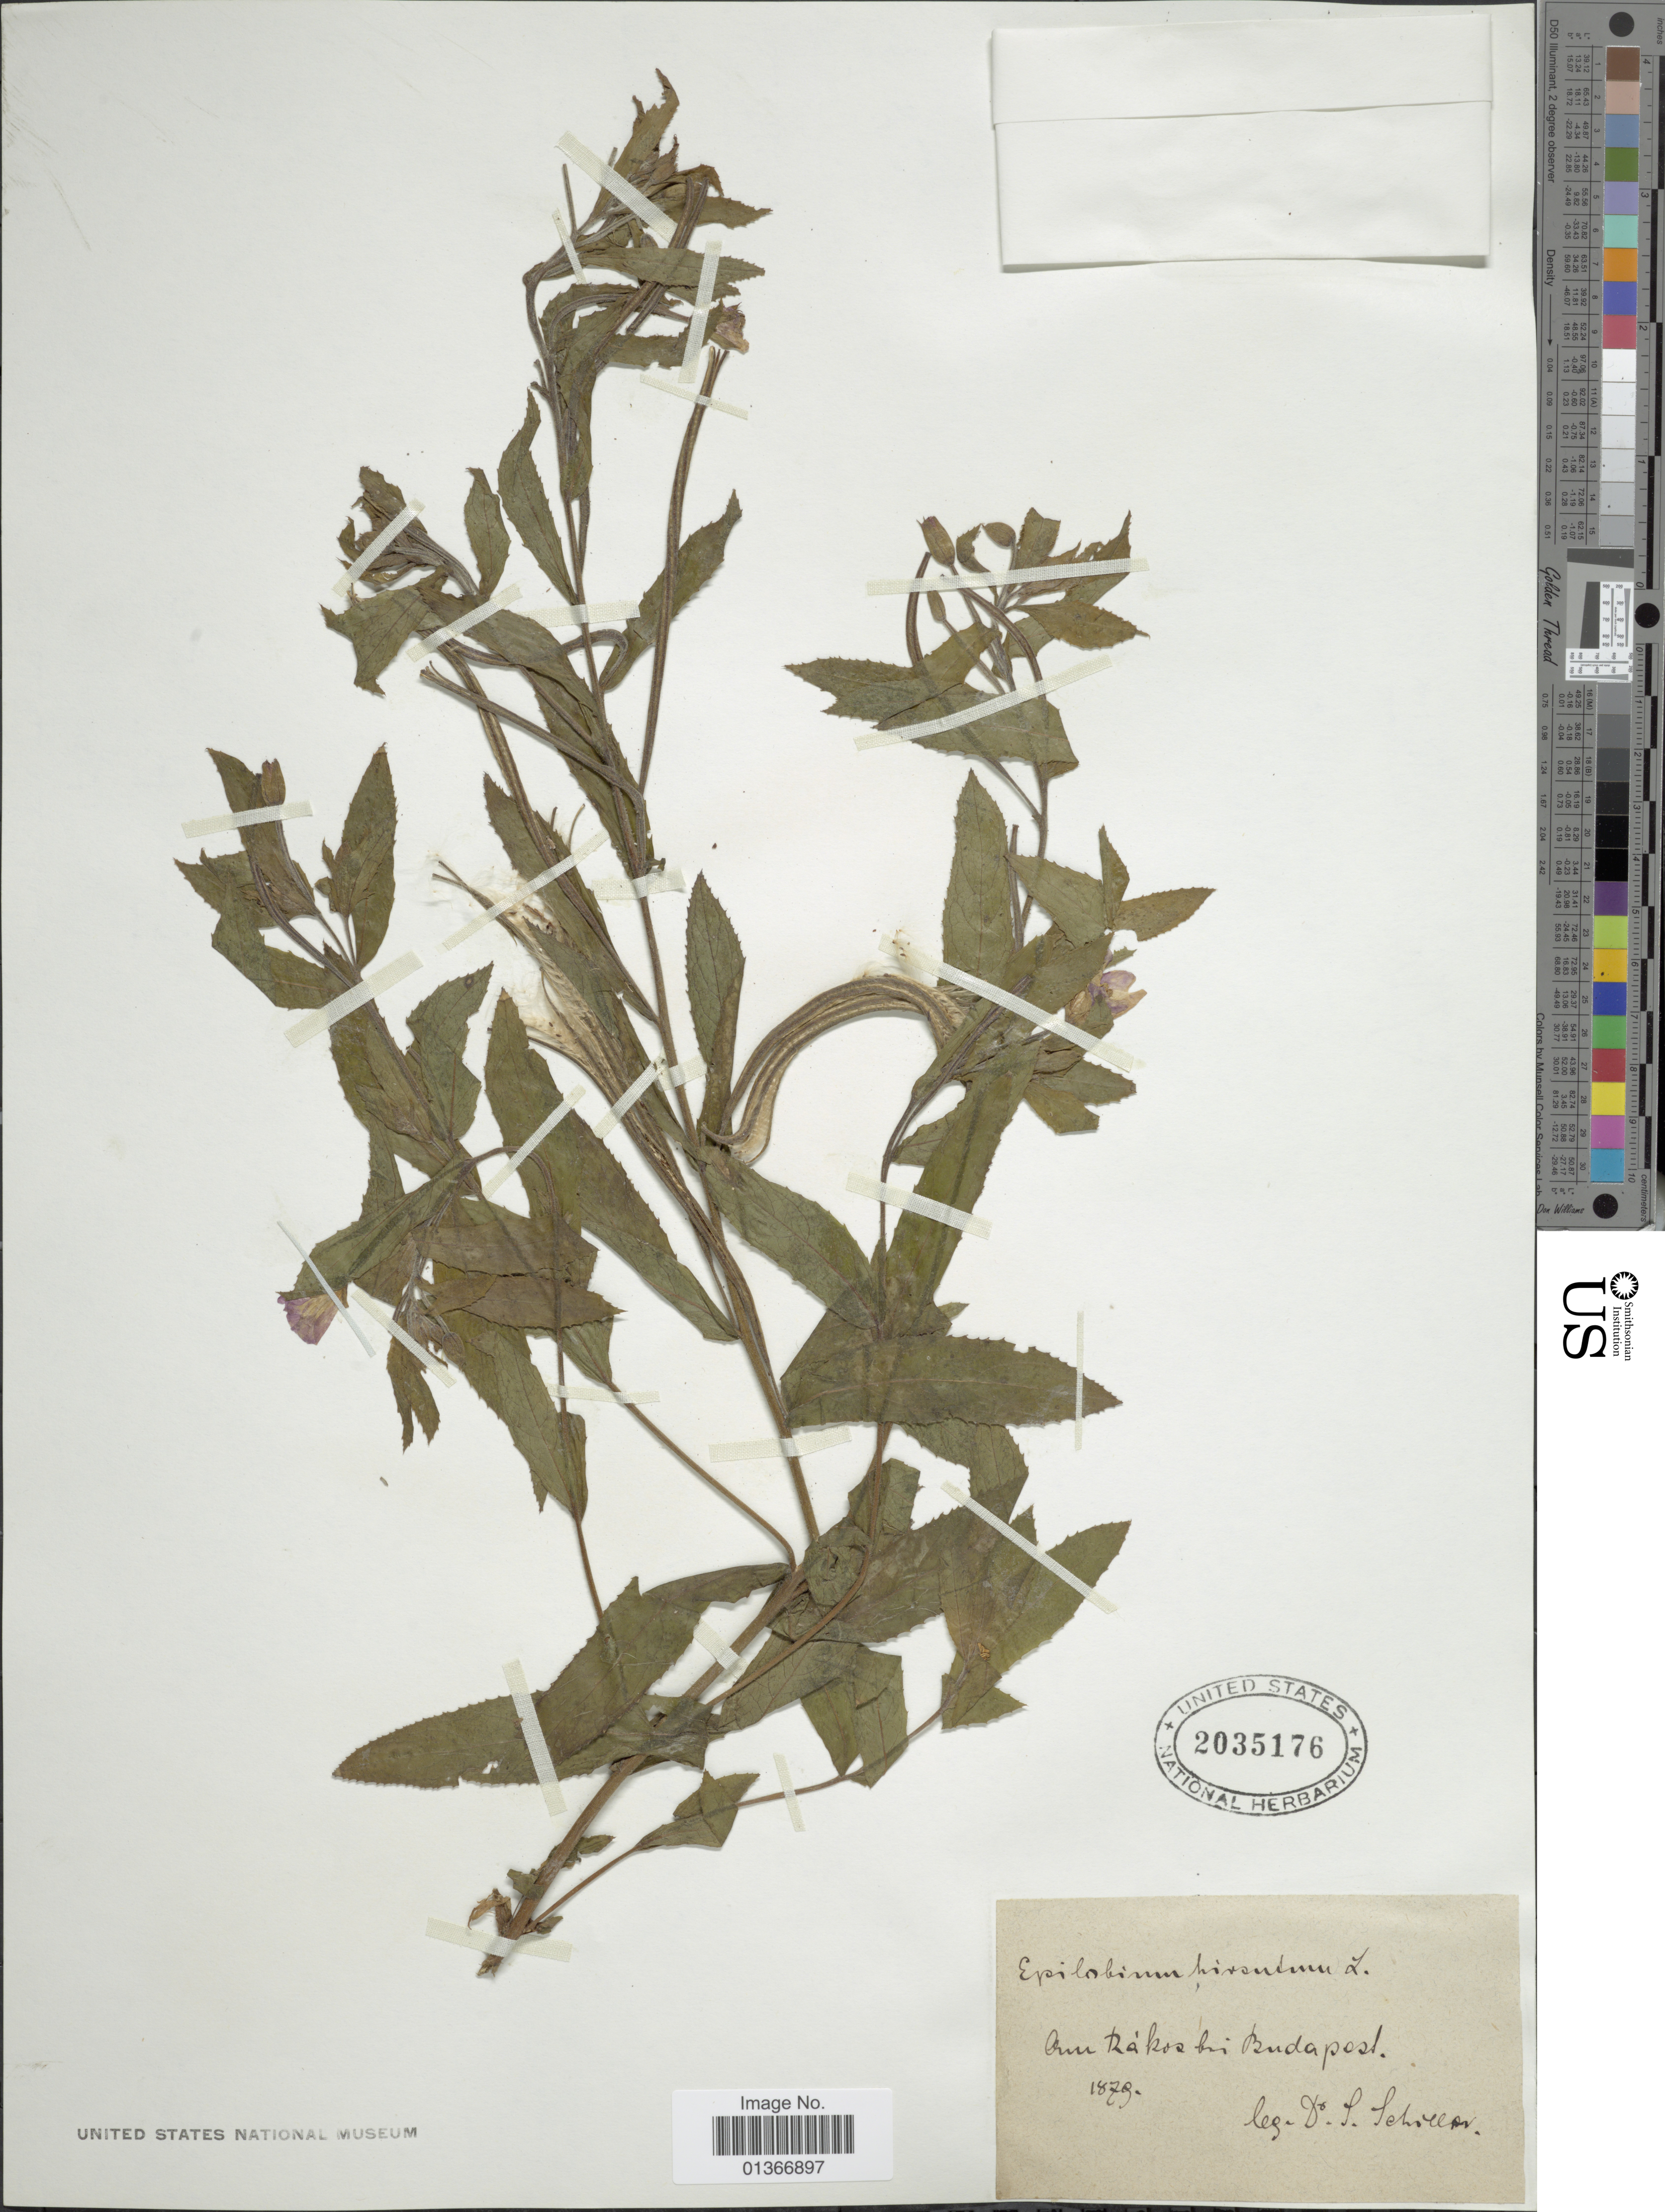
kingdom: Plantae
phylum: Tracheophyta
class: Magnoliopsida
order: Myrtales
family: Onagraceae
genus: Epilobium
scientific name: Epilobium hirsutum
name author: L.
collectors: D. Schiller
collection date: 1879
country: Hungary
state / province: Budapest, Capital District of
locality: Am Ráks.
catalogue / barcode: US 2035176